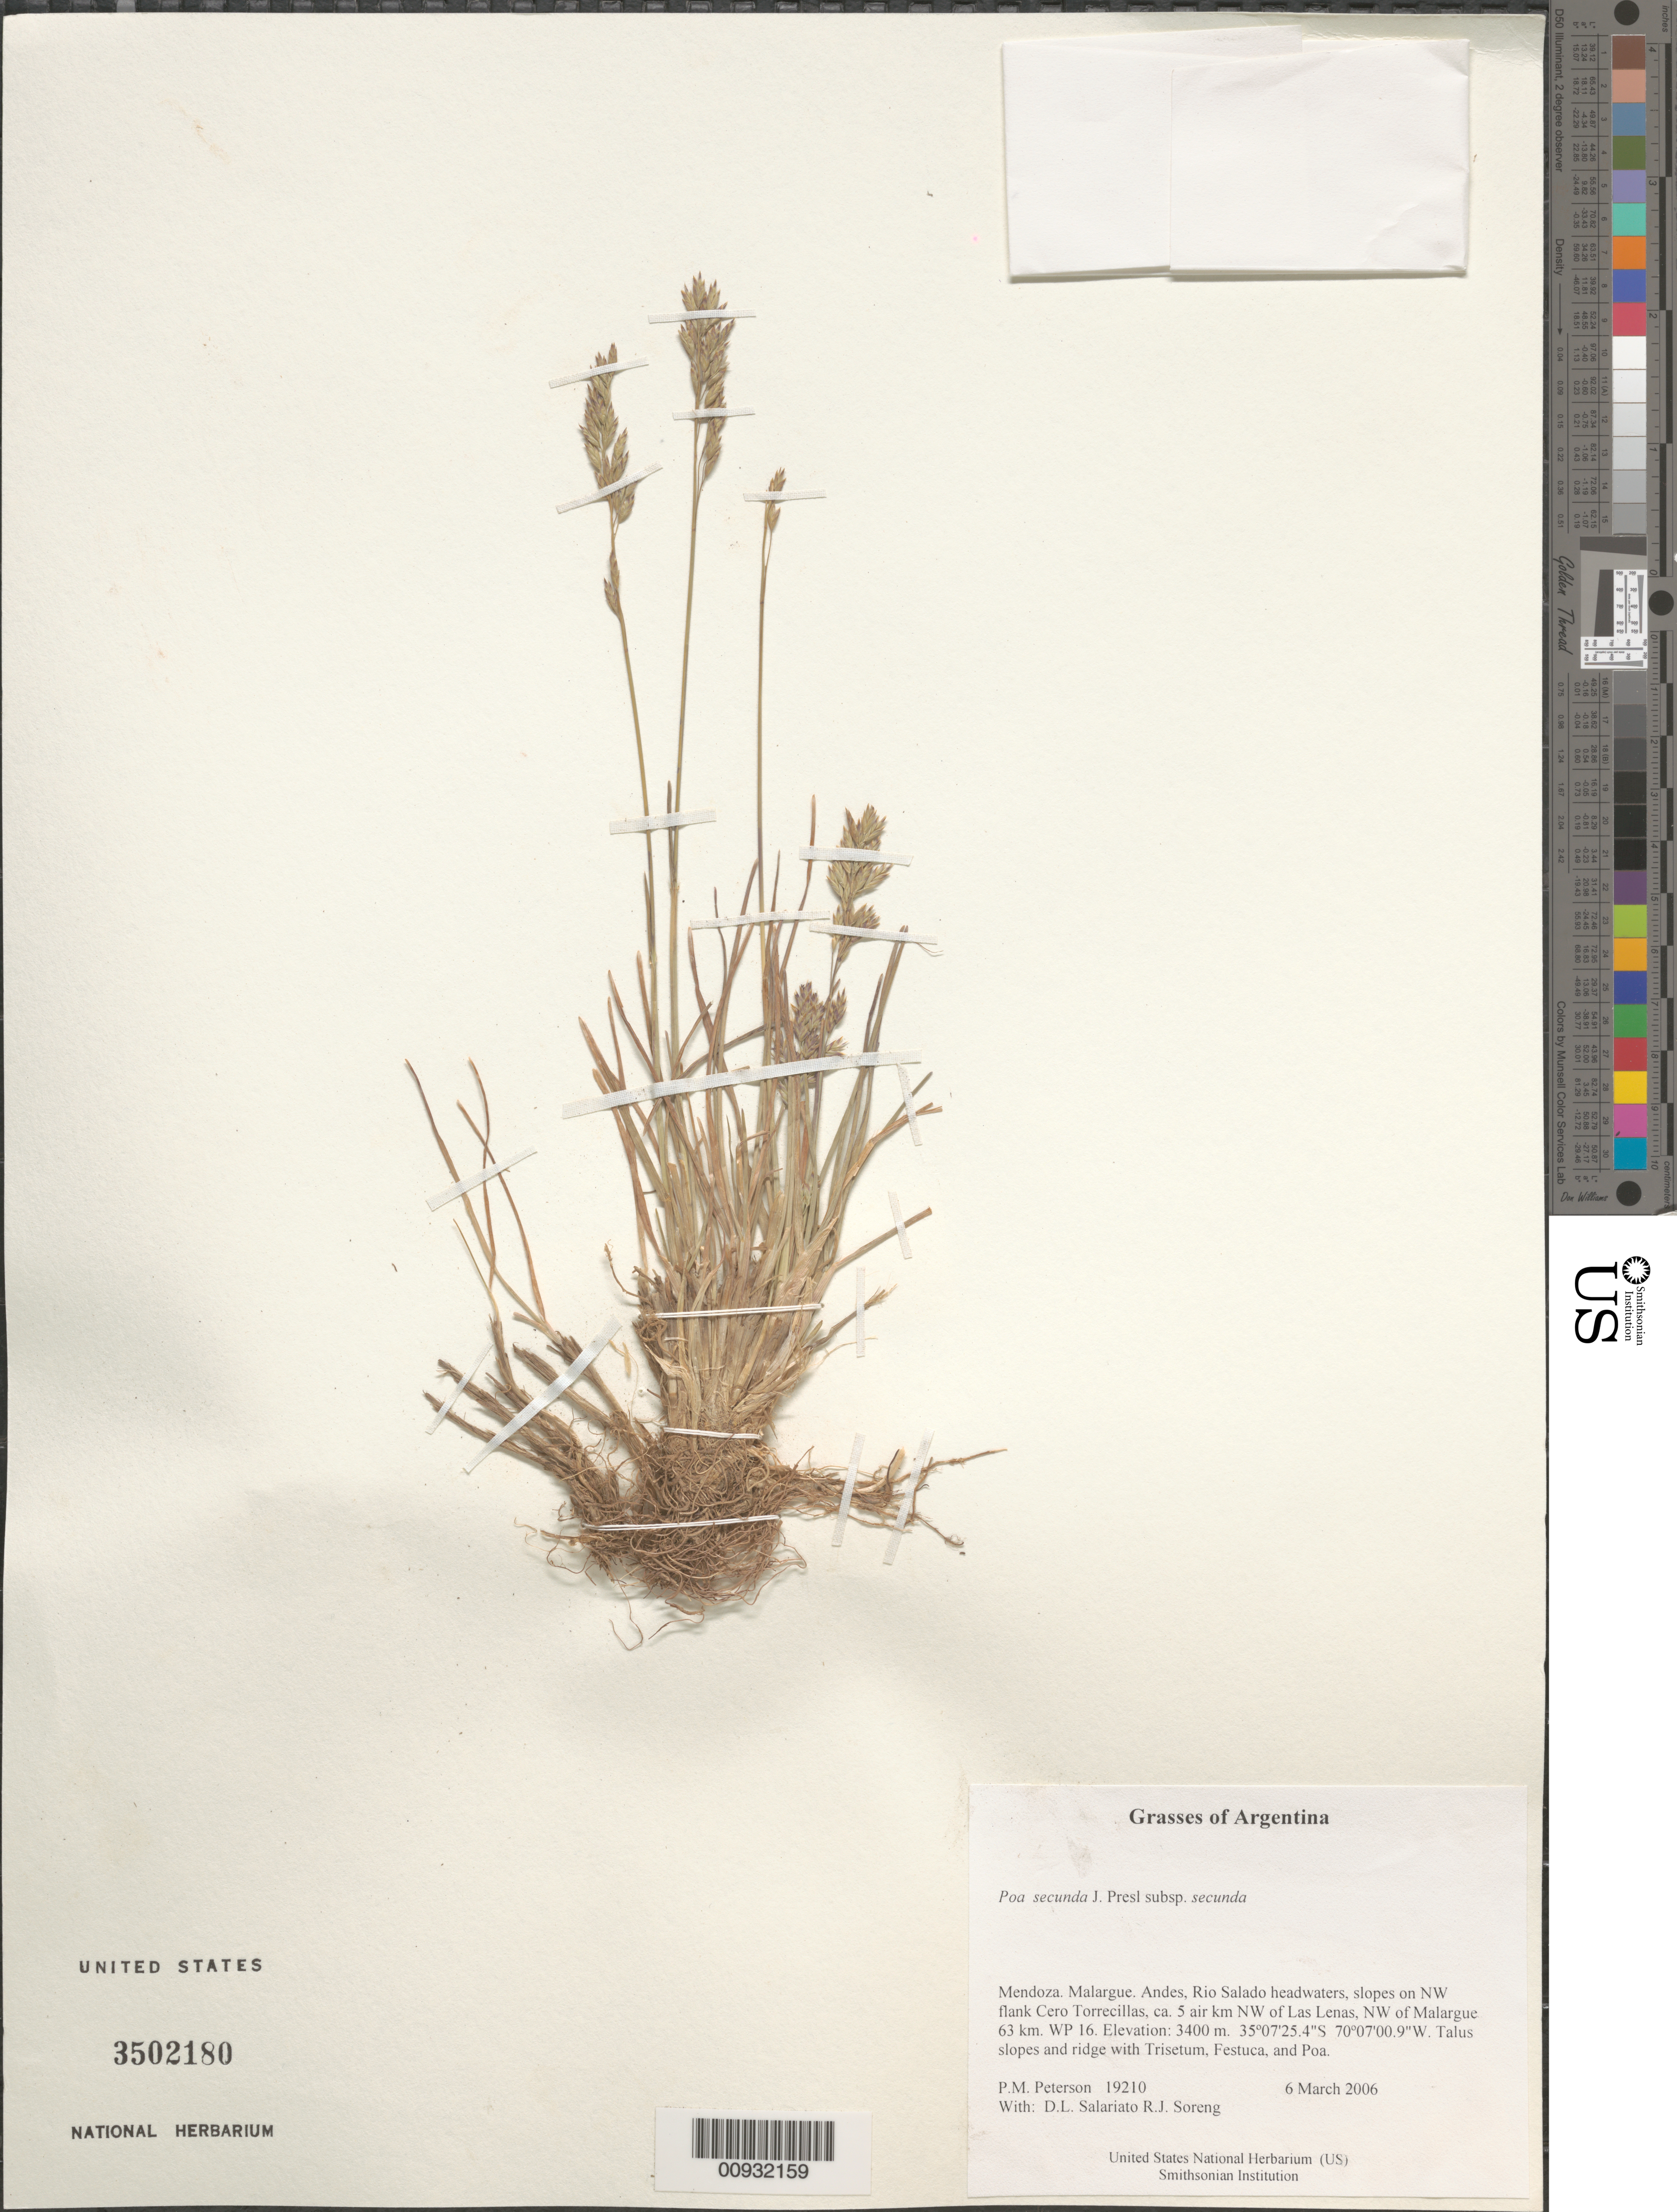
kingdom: Plantae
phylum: Tracheophyta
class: Liliopsida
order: Poales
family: Poaceae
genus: Poa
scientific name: Poa secunda subsp. secunda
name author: J. Presl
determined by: Soreng, Robert J., Research Associate (BOT), Smithsonian Institution - National Museum of Natural History (UNITED STATES)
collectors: P. M. Peterson, R. J. Soreng, D. Salariato & A. Panizza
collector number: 19210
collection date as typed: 06 Mar 2006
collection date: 2006-03-06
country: Argentina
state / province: Mendoza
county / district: Malargue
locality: Andes, Rio Salado headwaters, slopes on NW flank Cero Torrecillas, ca. 5 air km NW of Las Lenas, NW of Malargue 63 km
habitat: Talus slopes and ridge with Trisetum, Festuca, and Poa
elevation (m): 3400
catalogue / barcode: US 3502180